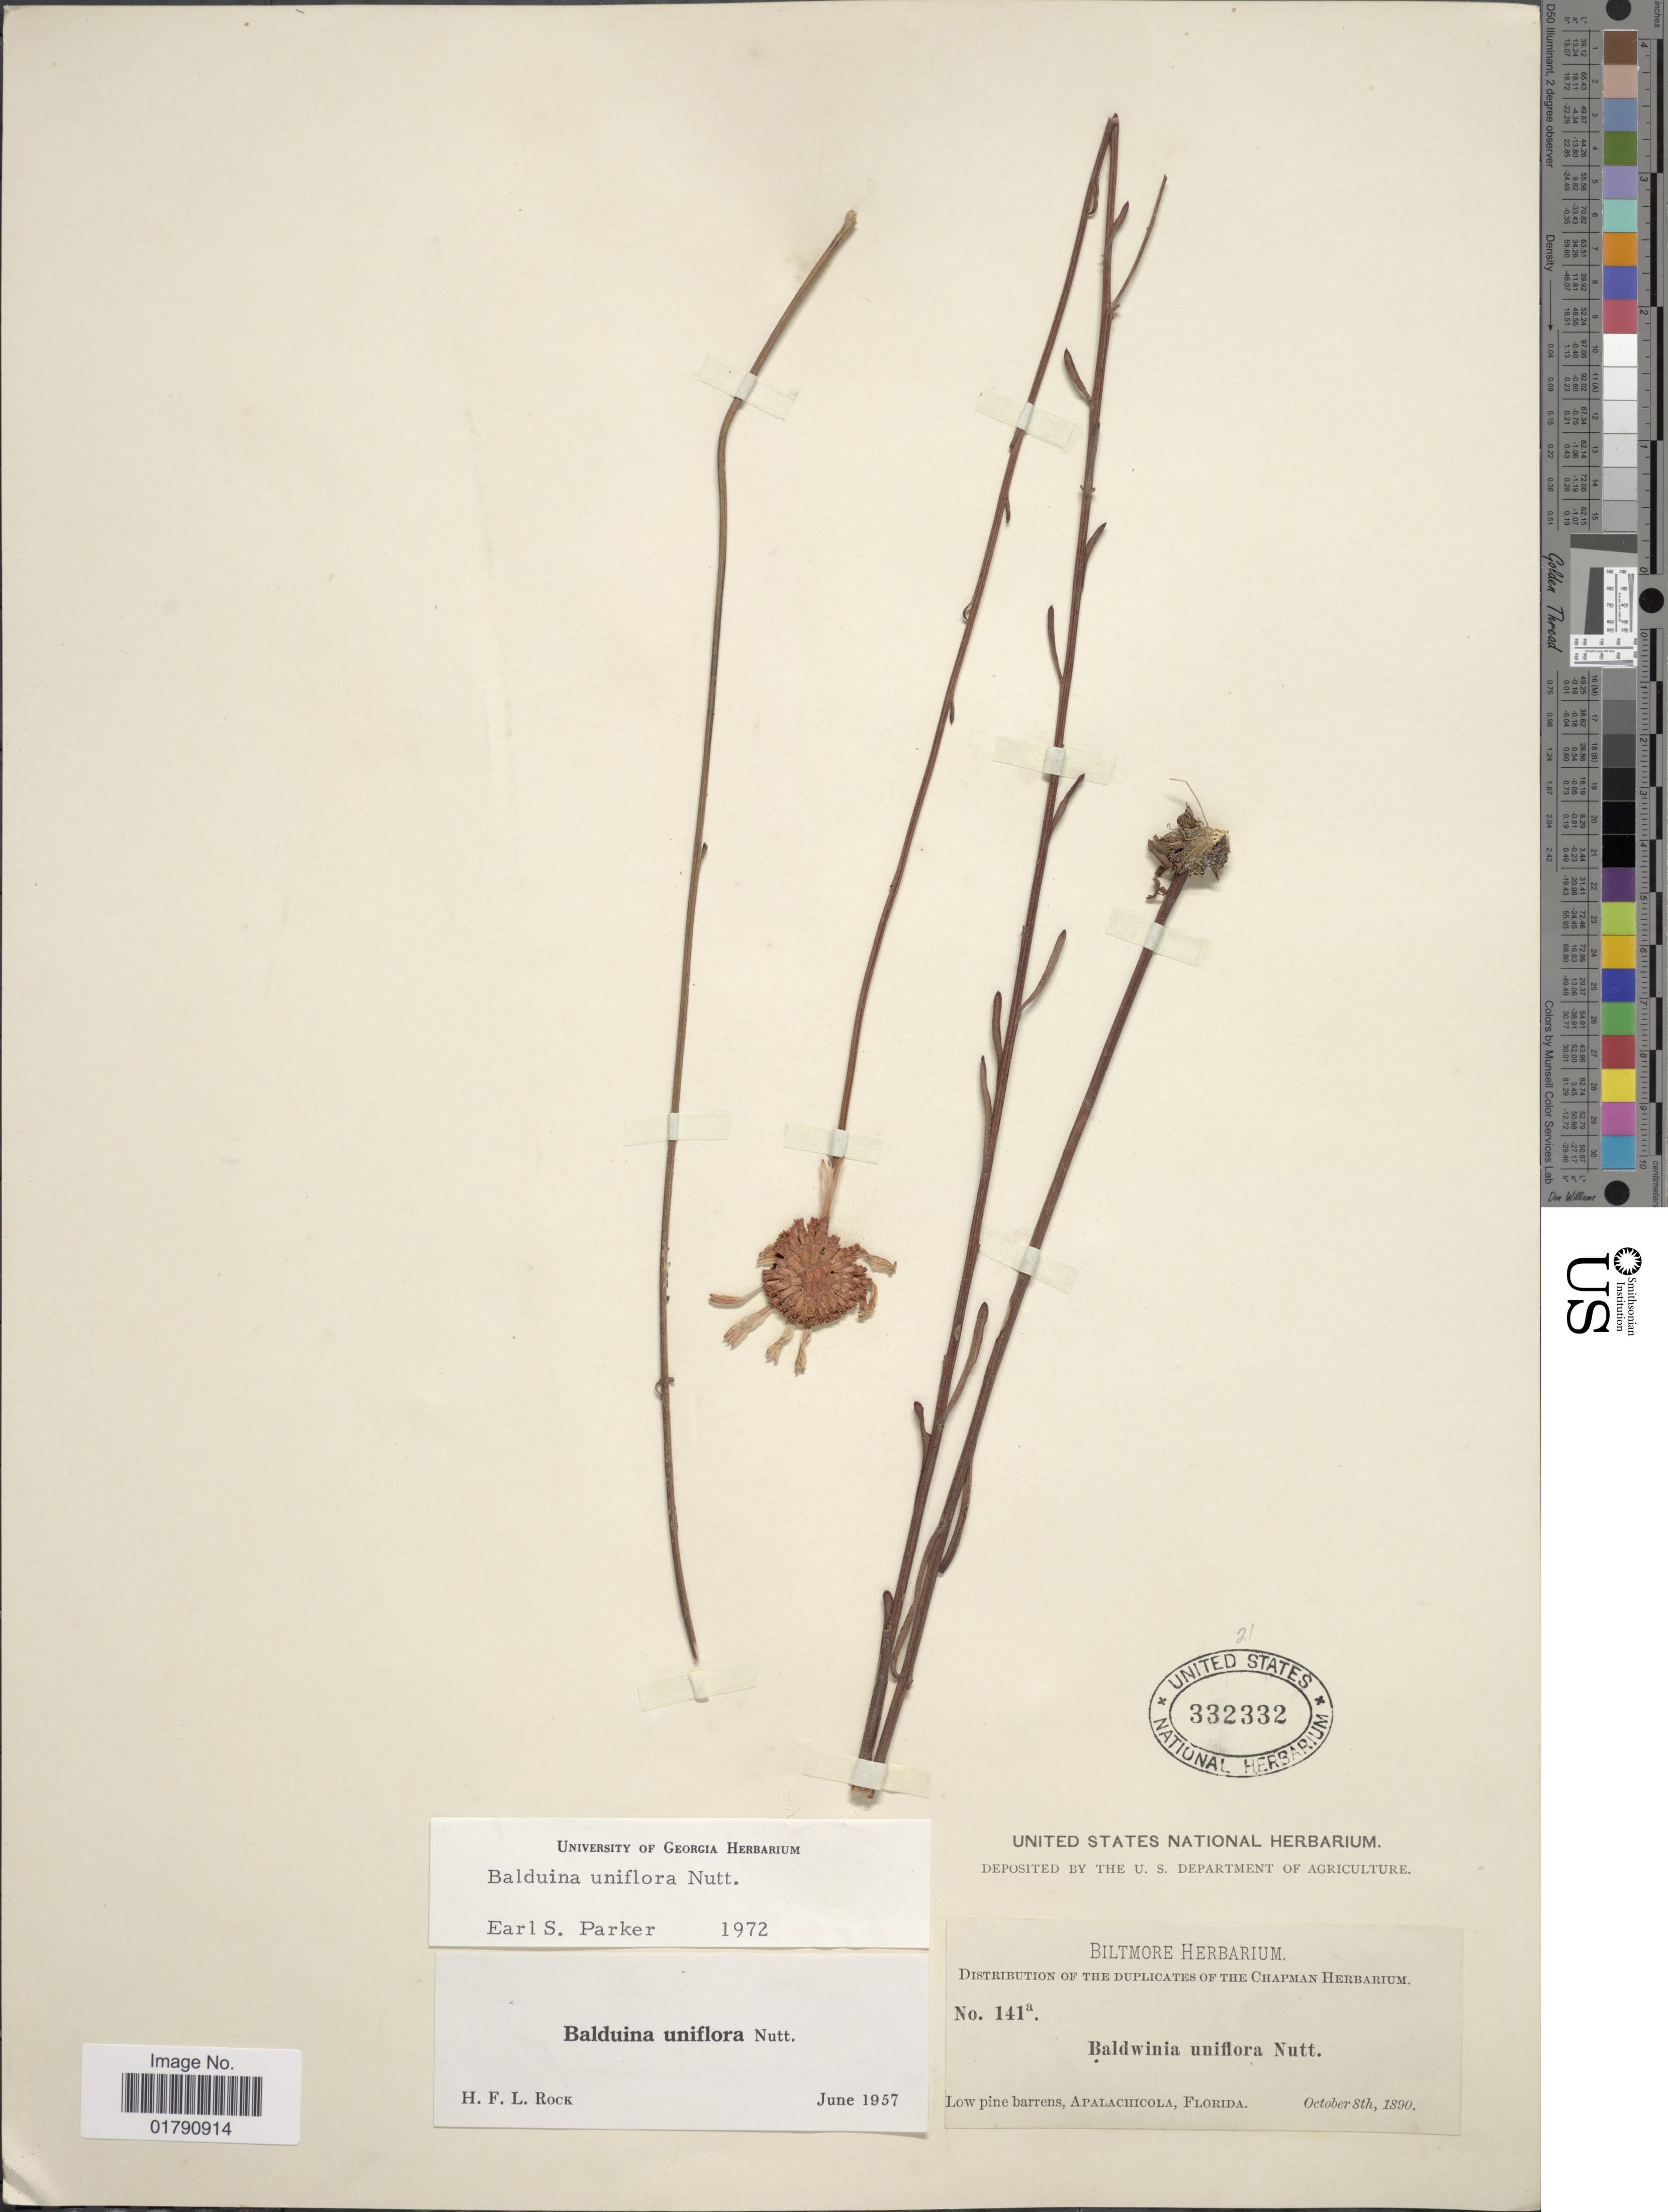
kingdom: Plantae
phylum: Tracheophyta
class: Magnoliopsida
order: Asterales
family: Asteraceae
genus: Balduina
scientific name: Balduina uniflora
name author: Nutt.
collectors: ex herb. Biltmore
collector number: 141a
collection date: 1890-10-08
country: United States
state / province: Florida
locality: Apalachicola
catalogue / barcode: US 332332